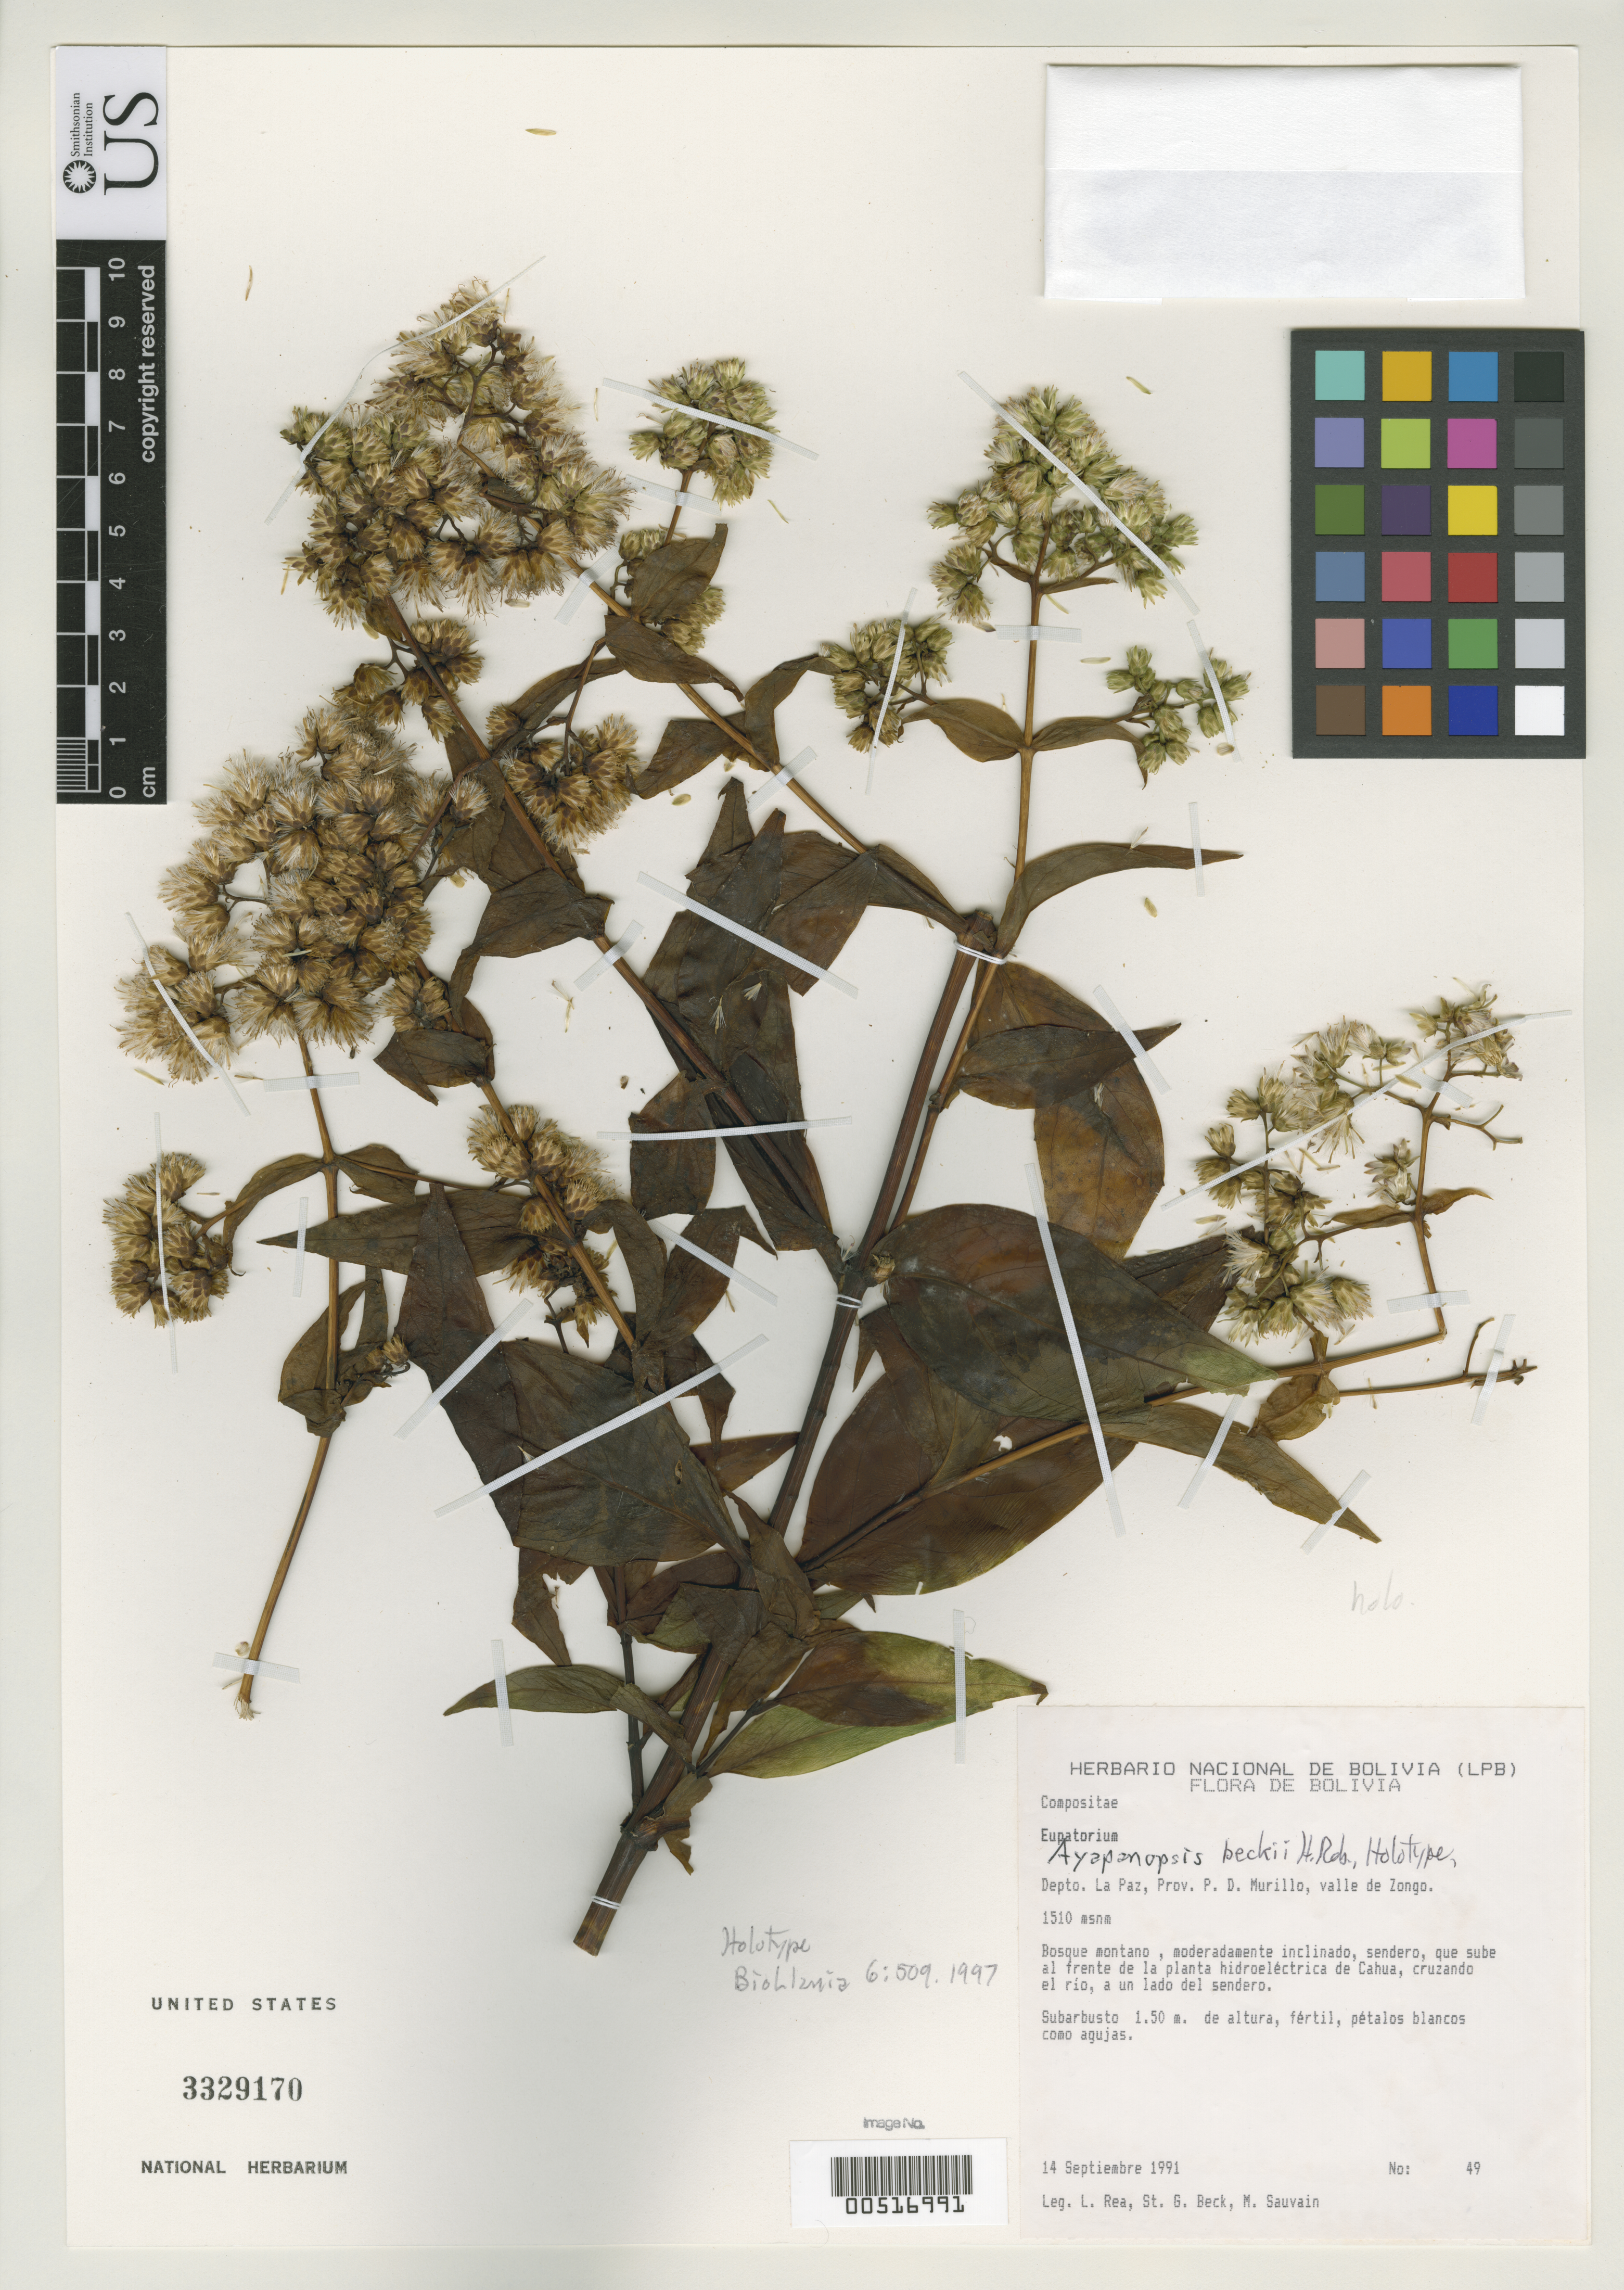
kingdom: Plantae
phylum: Tracheophyta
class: Magnoliopsida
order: Asterales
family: Asteraceae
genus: Ayapanopsis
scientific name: Ayapanopsis beckii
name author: H. Rob.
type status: Holotype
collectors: L. Rea, S. G. Beck & M. Sauvain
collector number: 49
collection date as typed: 15 Sep 1991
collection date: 1991-09-15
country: Bolivia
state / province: La Paz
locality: P.D. Murillo Prov., Valle de Zongo.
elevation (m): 1510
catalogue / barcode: US 3329170